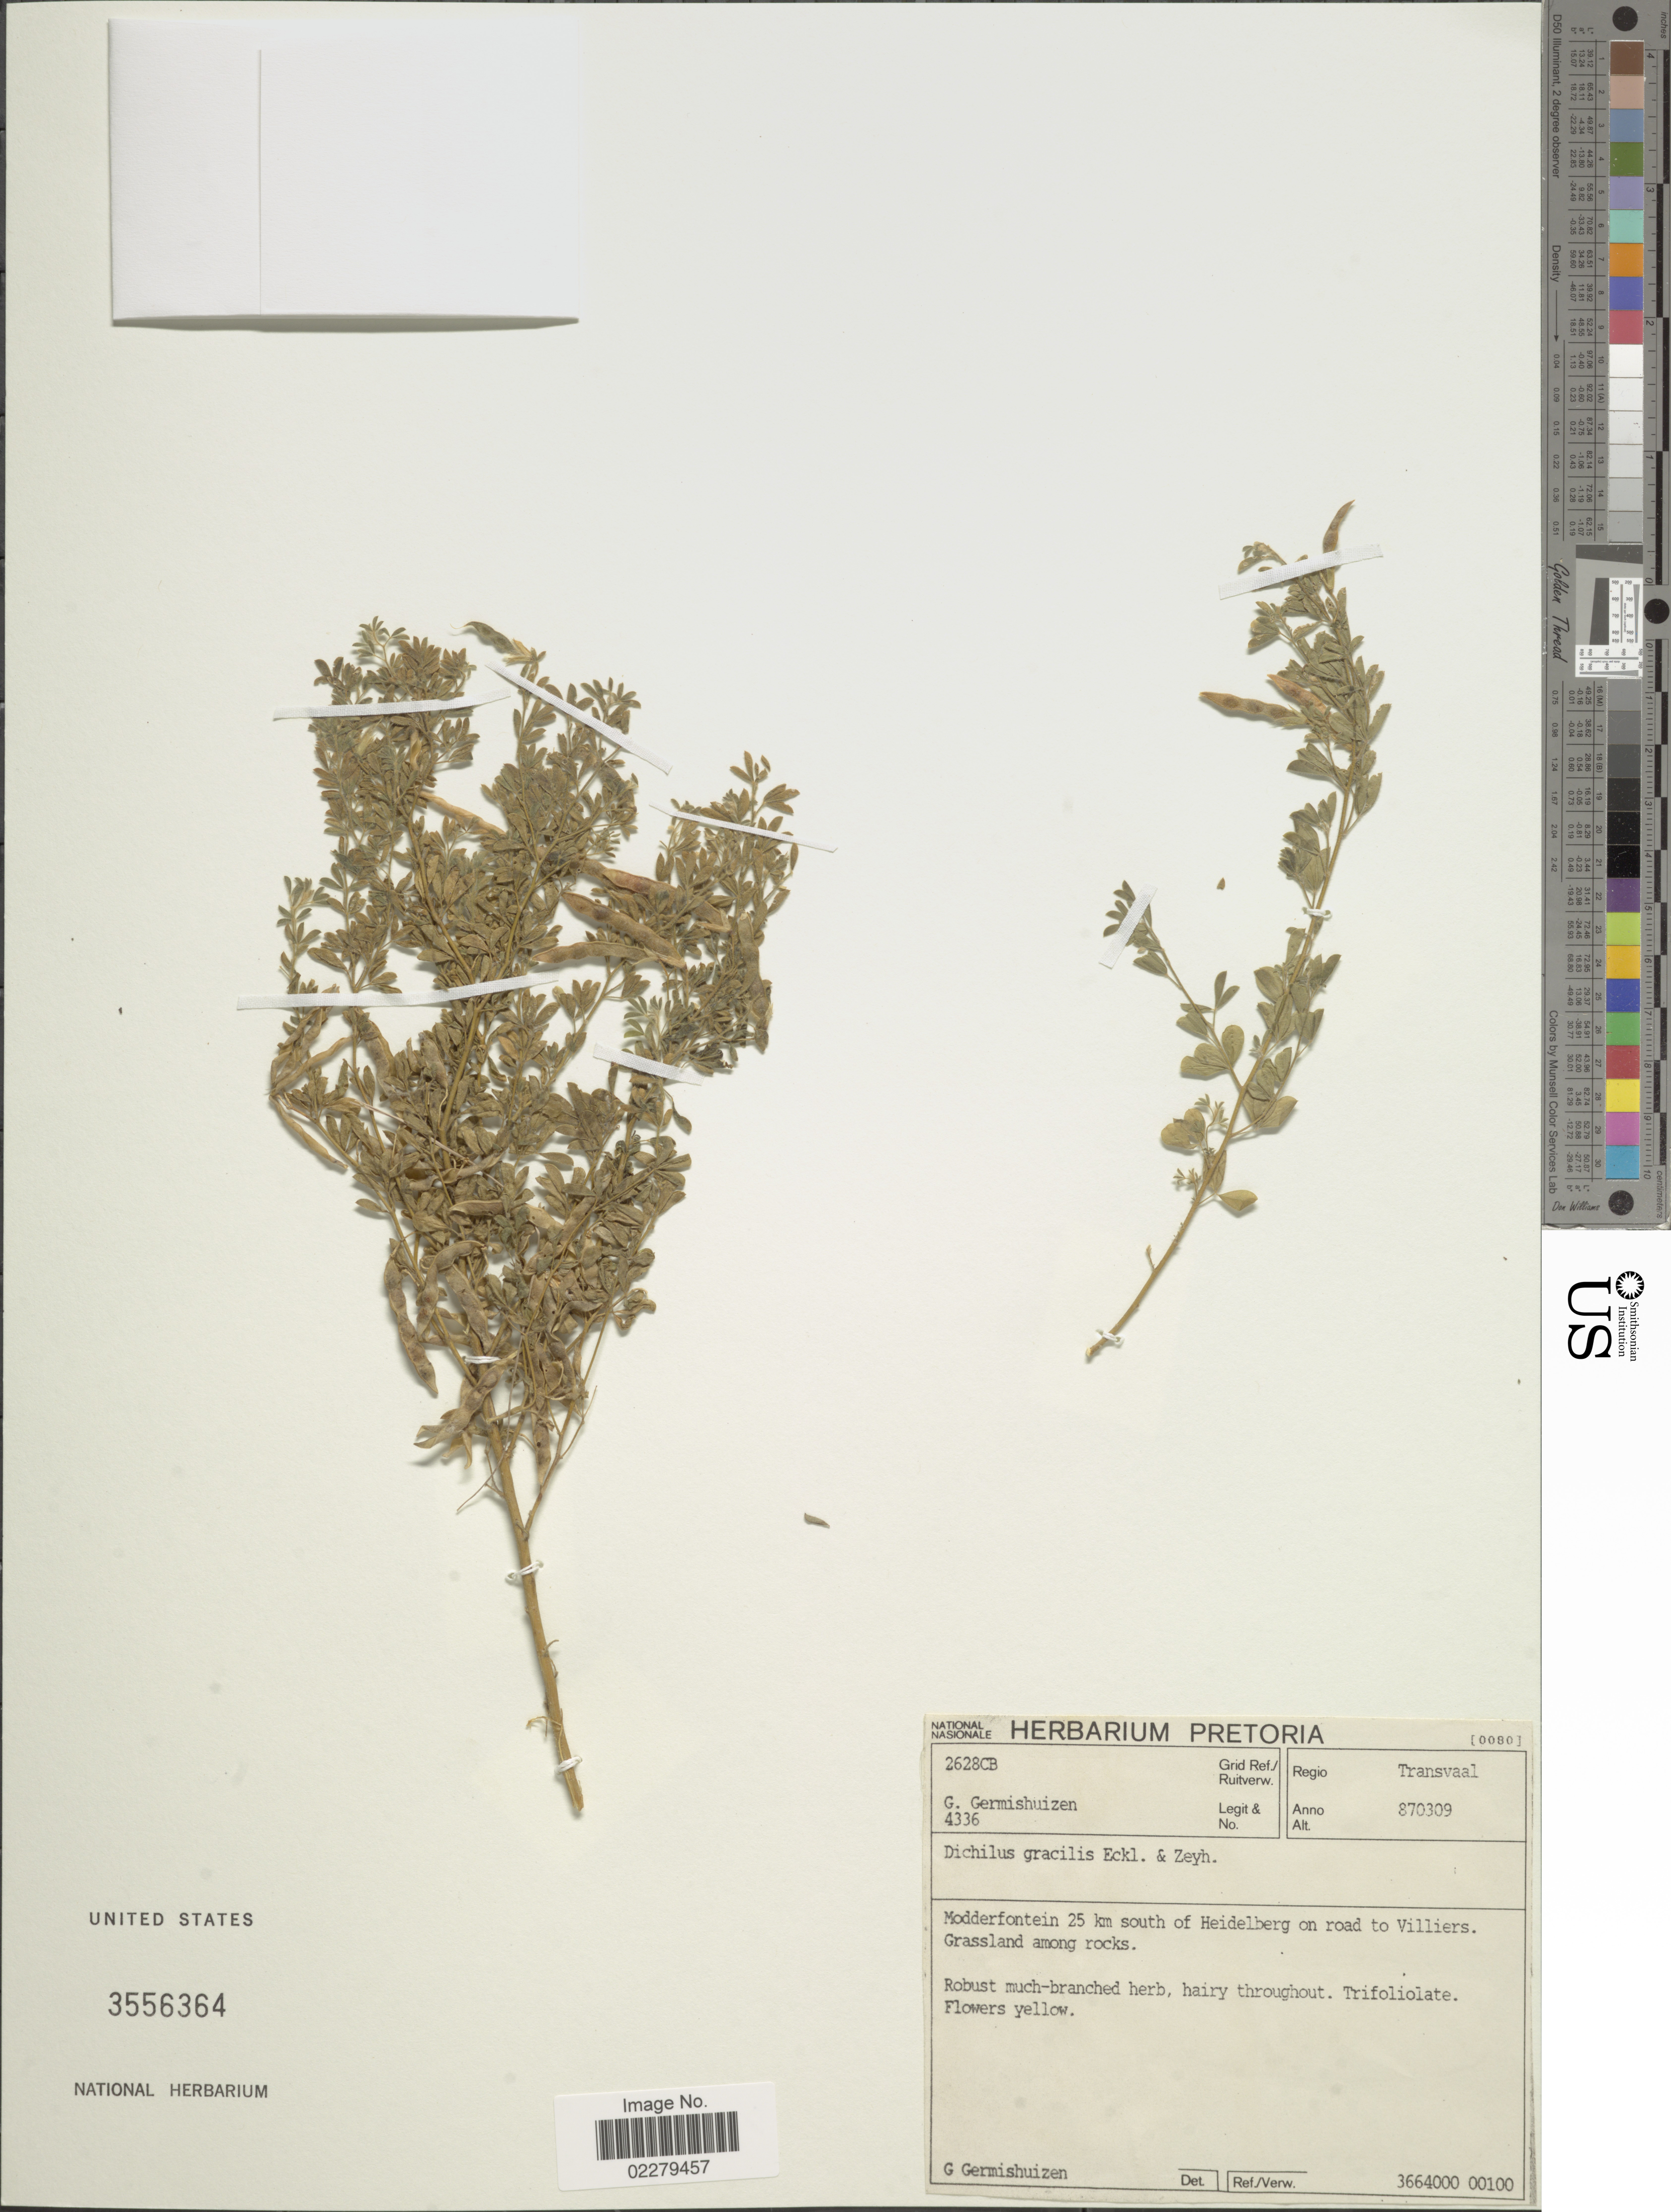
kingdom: Plantae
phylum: Tracheophyta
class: Magnoliopsida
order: Fabales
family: Fabaceae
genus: Dichilus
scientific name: Dichilus gracilis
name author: Eckl. & Zeyh.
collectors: G. Germishuizen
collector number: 4336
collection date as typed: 870309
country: South Africa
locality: Regio Transvaal. Modderfontein 25 km south of Heidelberg on road to Vielliers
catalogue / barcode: US 3556364